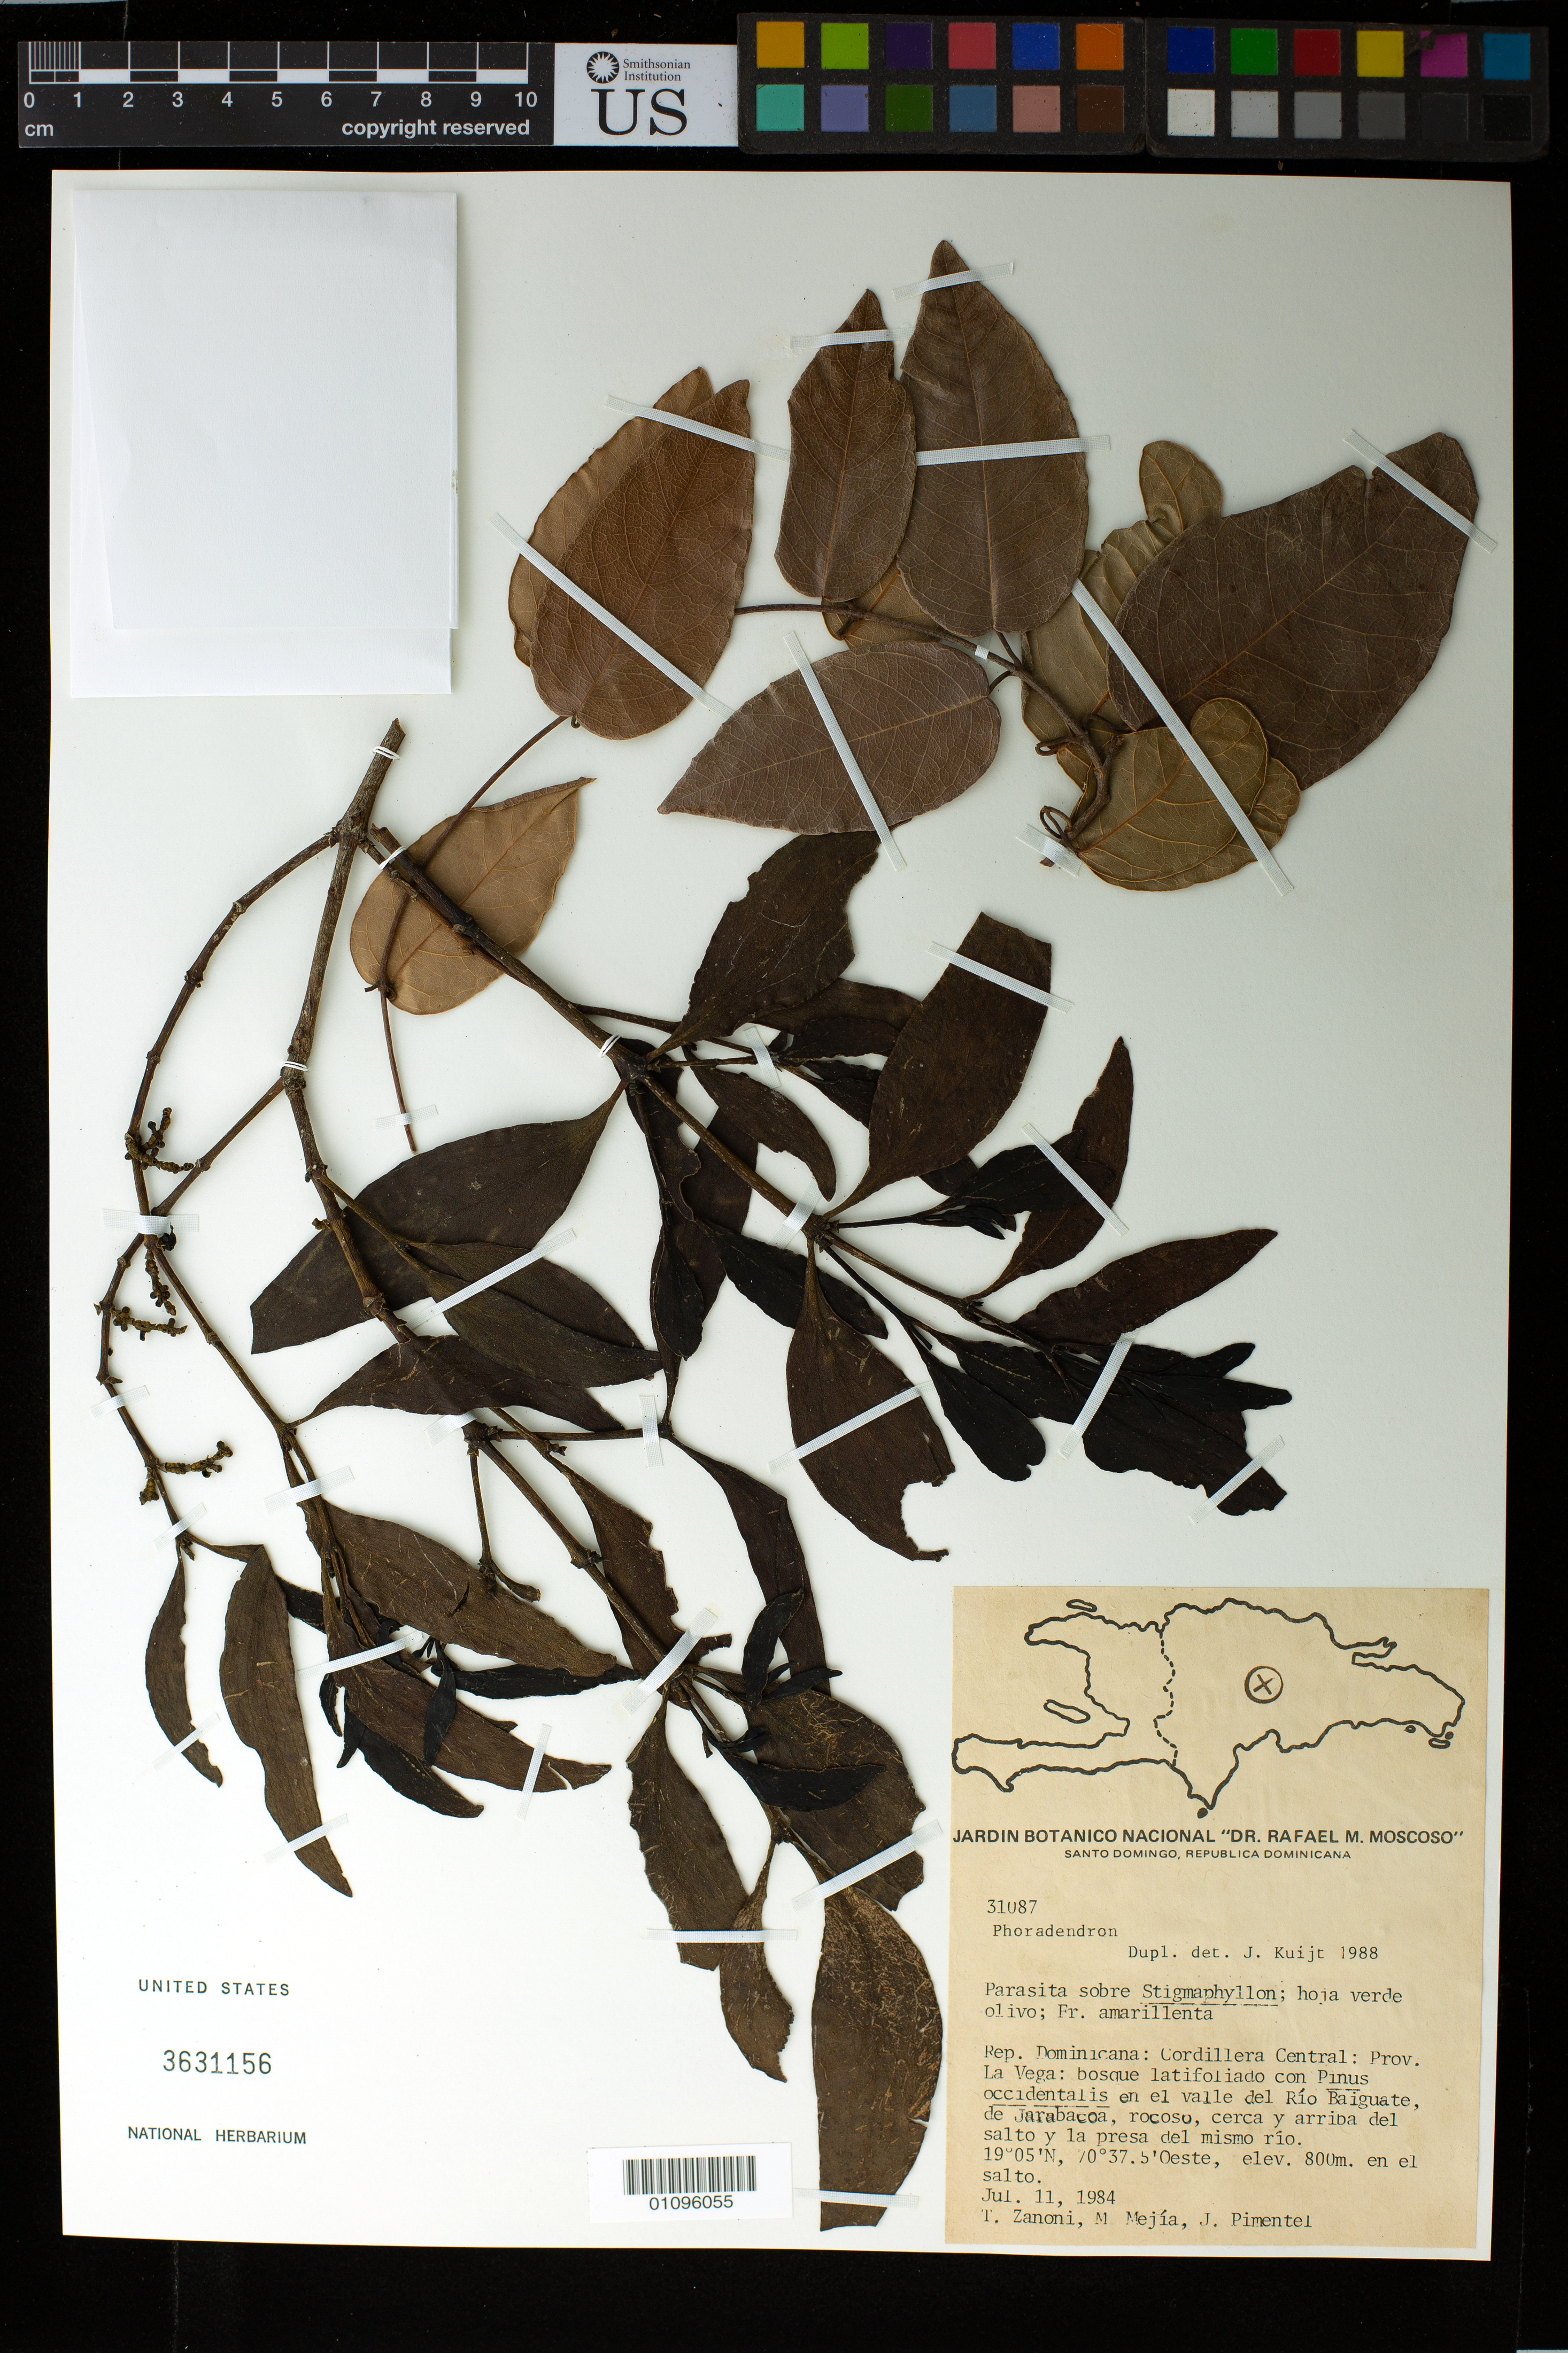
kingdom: Plantae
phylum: Tracheophyta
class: Magnoliopsida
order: Santalales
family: Viscaceae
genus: Phoradendron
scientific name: Phoradendron anceps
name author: (Spreng.) M. Gómez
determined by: Caraballo-Ortiz, Marcos A., (MISS), University of Mississippi (UNITED STATES)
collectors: T. A. Zanoni, M. Mejia & J. Pimentel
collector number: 31087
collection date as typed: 11 Jul 1984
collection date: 1984-07-11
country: Dominican Republic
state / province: La Vega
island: Hispaniola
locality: Cordillera Central, valle del Río Baiguate, de Jarabacoa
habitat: Bosque latifoliado con Pinus occidentalis; rocoso, cerca y arriba del salto y la presa del mismo río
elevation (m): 800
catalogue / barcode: US 3631156